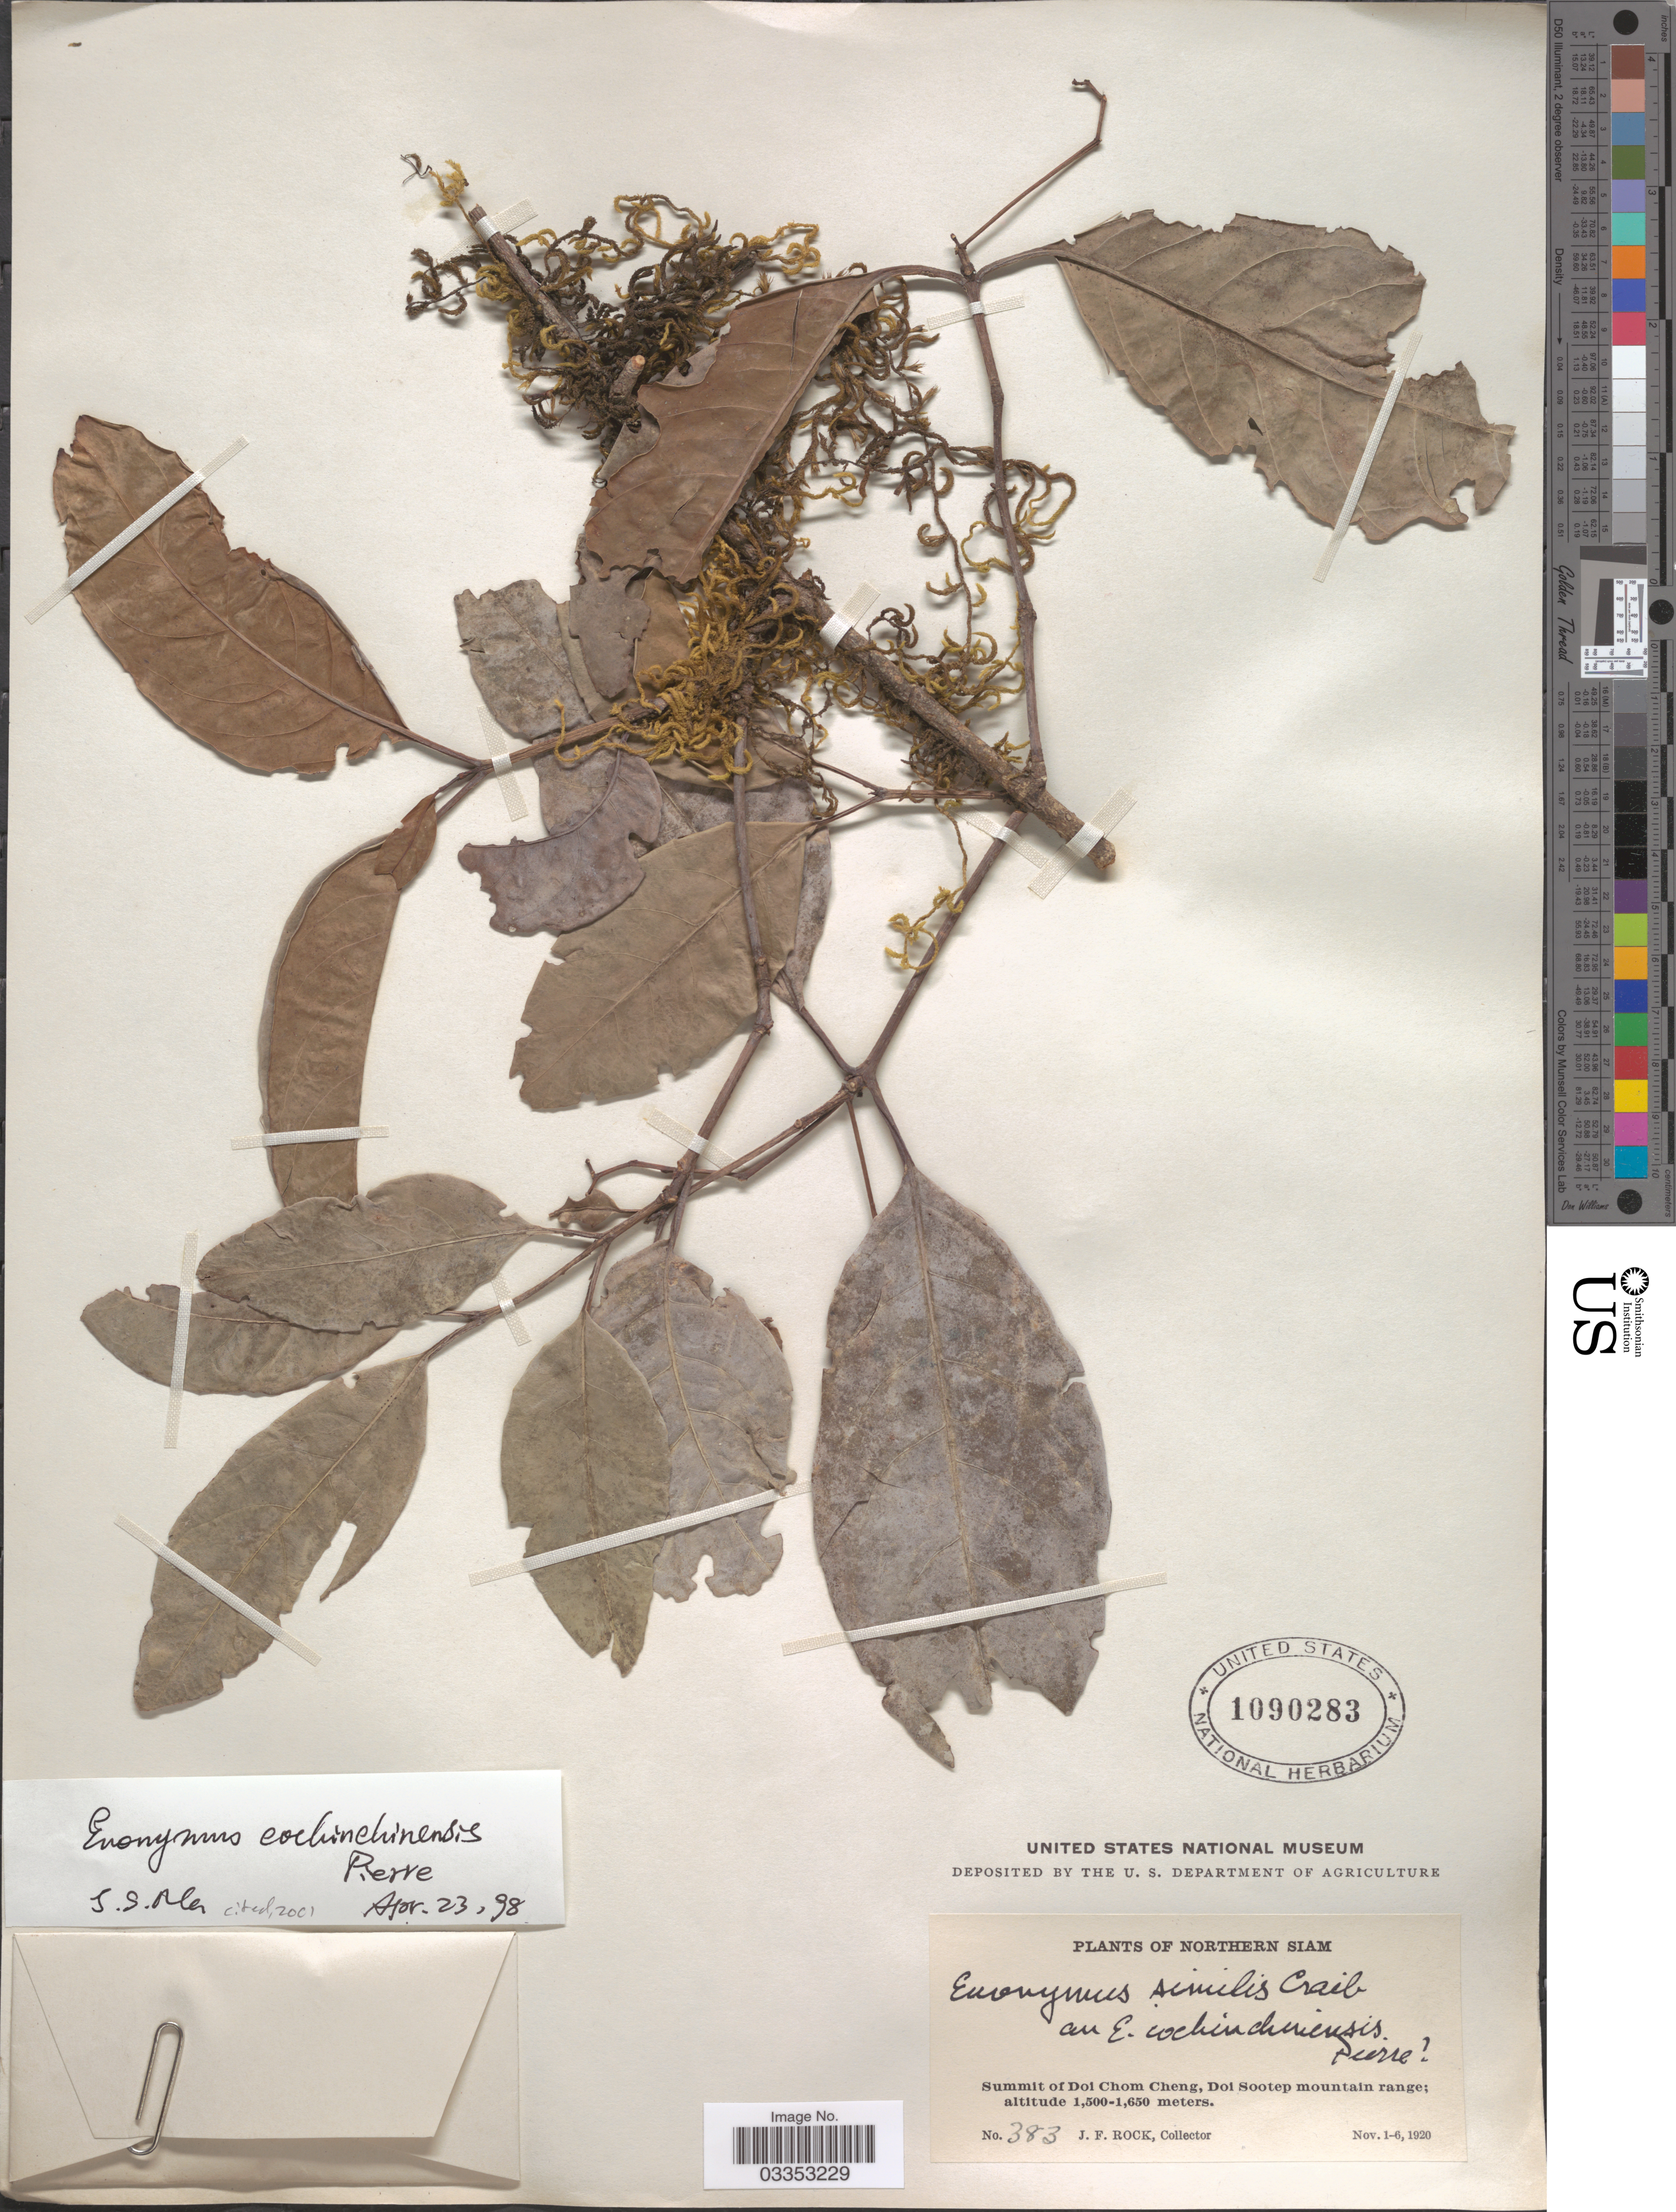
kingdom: Plantae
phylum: Tracheophyta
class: Magnoliopsida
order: Celastrales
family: Celastraceae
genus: Euonymus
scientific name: Euonymus cochinchinensis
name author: Pierre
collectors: J. Rock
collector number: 383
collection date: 1920-11-01/1920-11-06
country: Thailand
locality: Northern Siam. Summit of Doi Chom Cheng, Doi Sootep mountain range.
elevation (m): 1500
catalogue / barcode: US 1090283